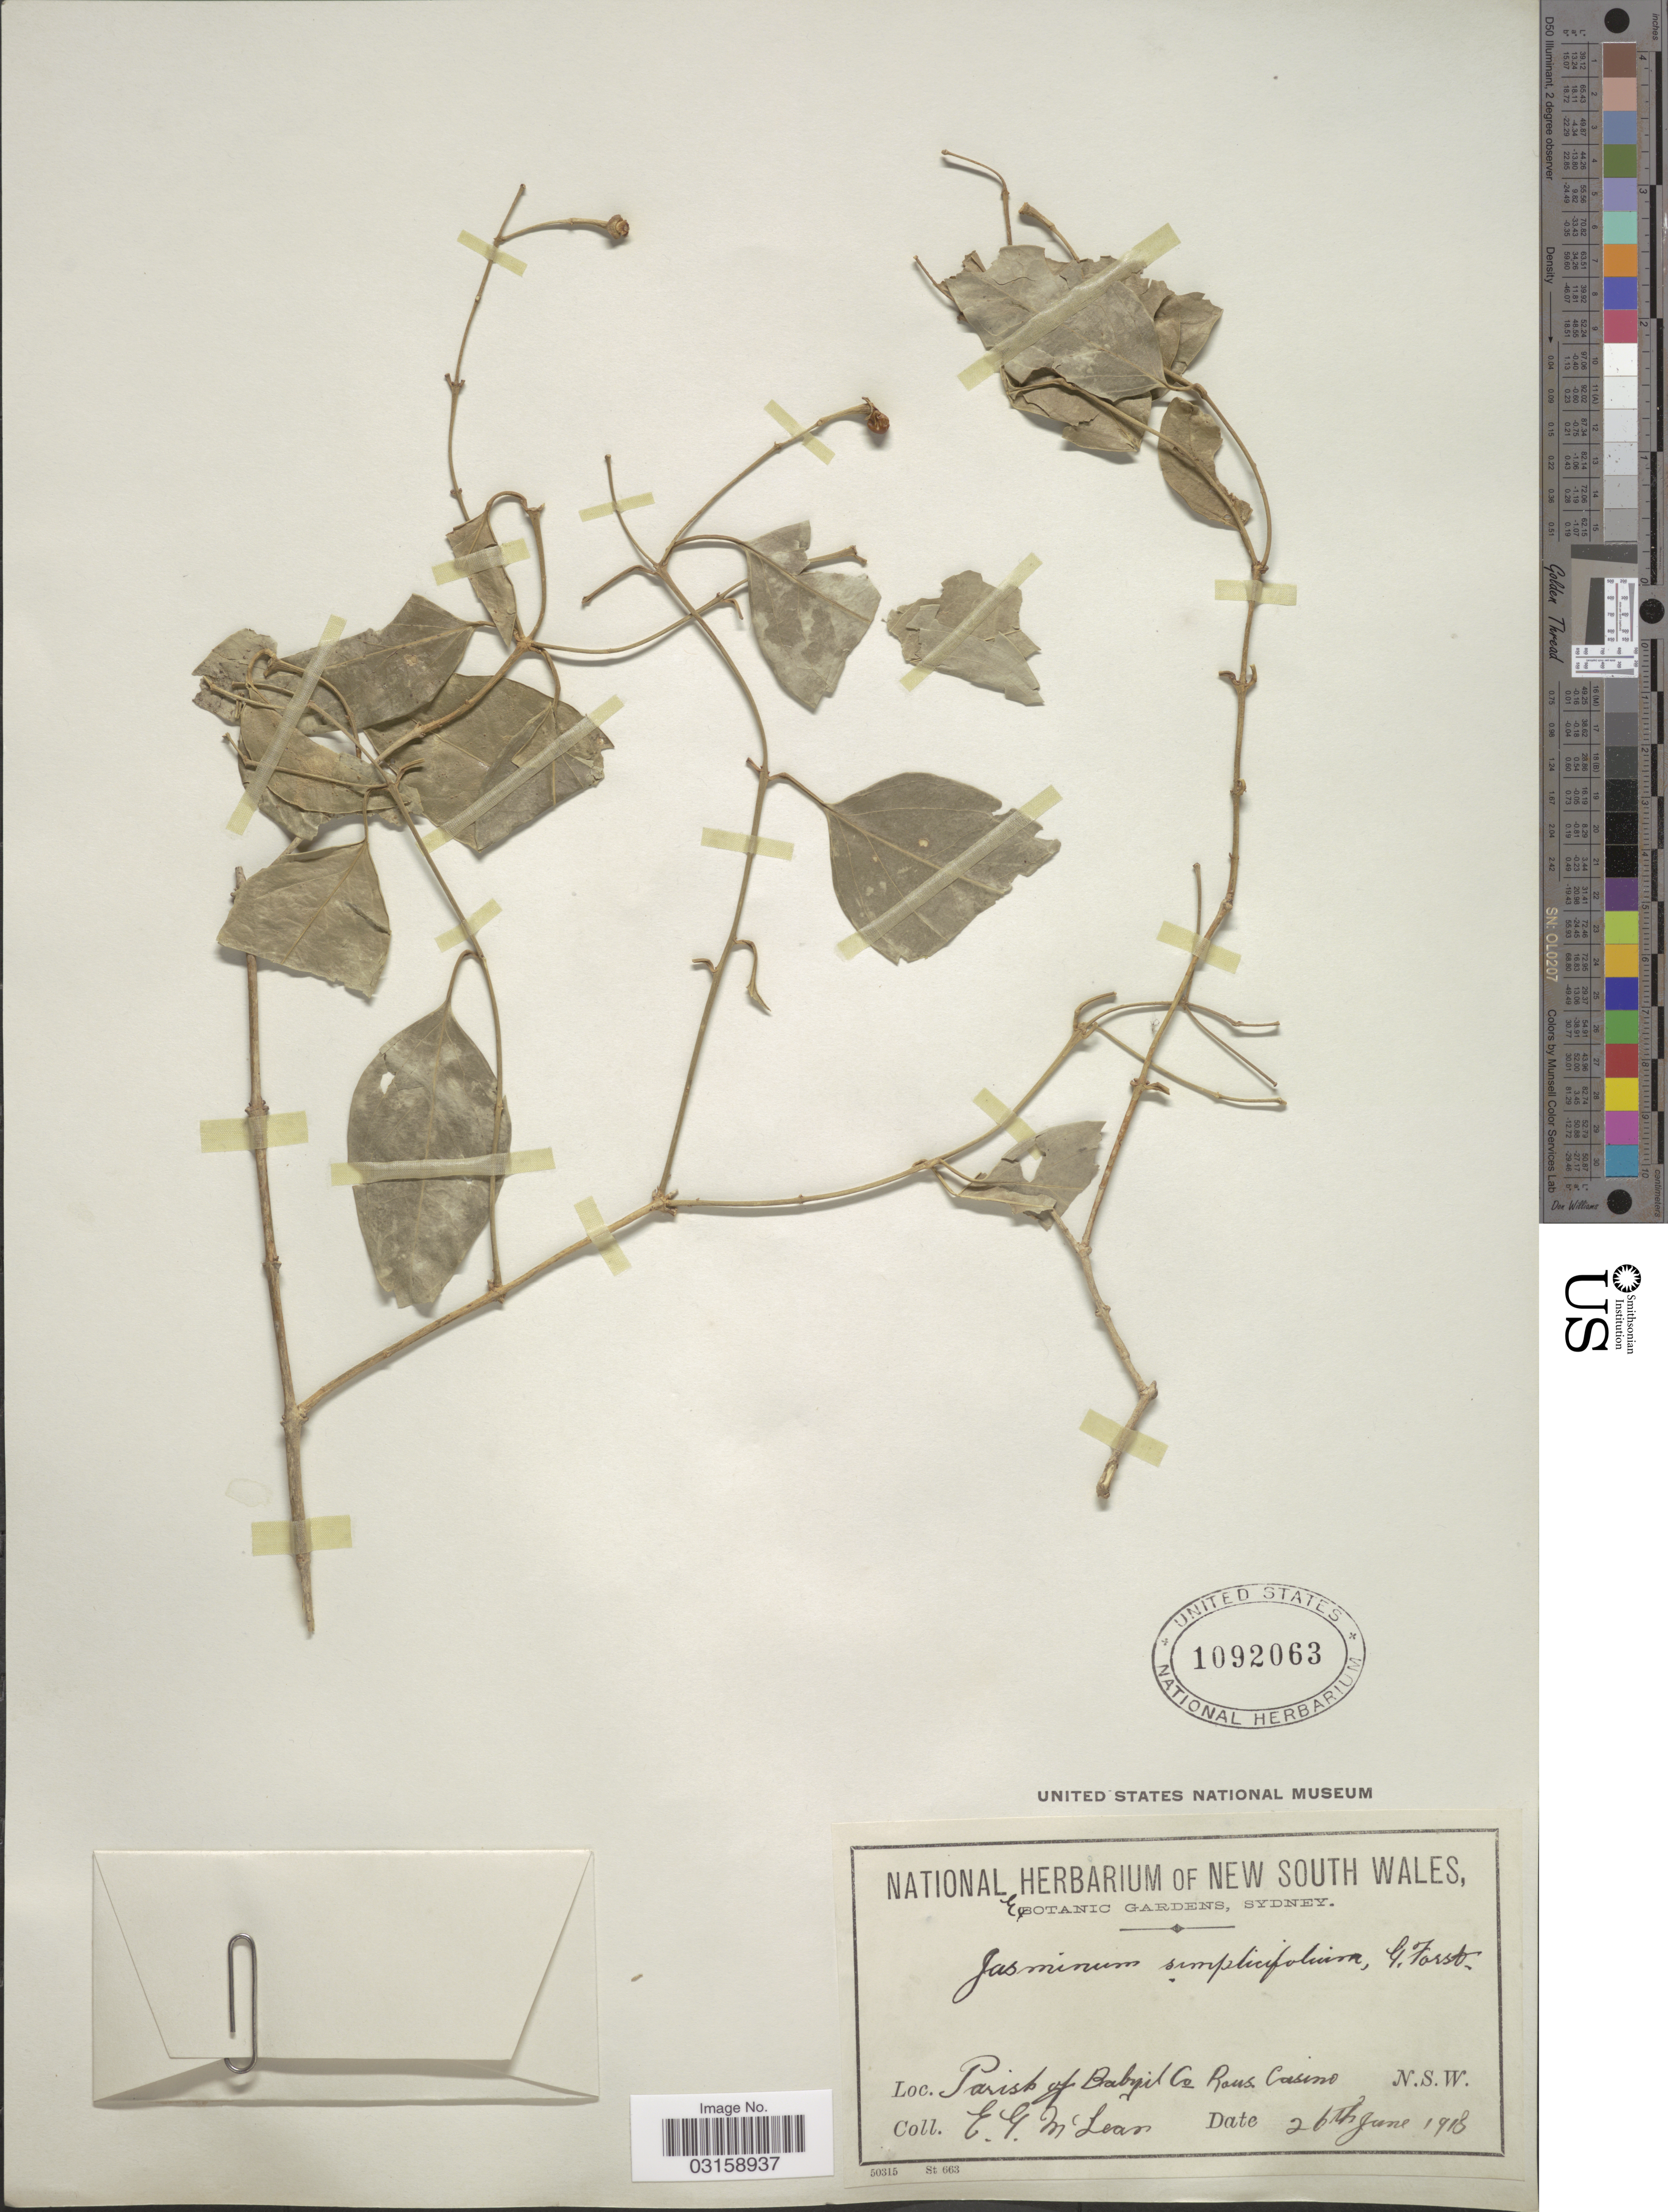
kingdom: Plantae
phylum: Tracheophyta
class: Magnoliopsida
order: Lamiales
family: Oleaceae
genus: Jasminum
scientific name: Jasminum simplicifolium subsp. australiense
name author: P.S. Green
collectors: E. McLean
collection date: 1918-06-26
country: Australia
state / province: New South Wales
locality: Parish of Babyil. Co Rous. Casino.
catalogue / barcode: US 1092063